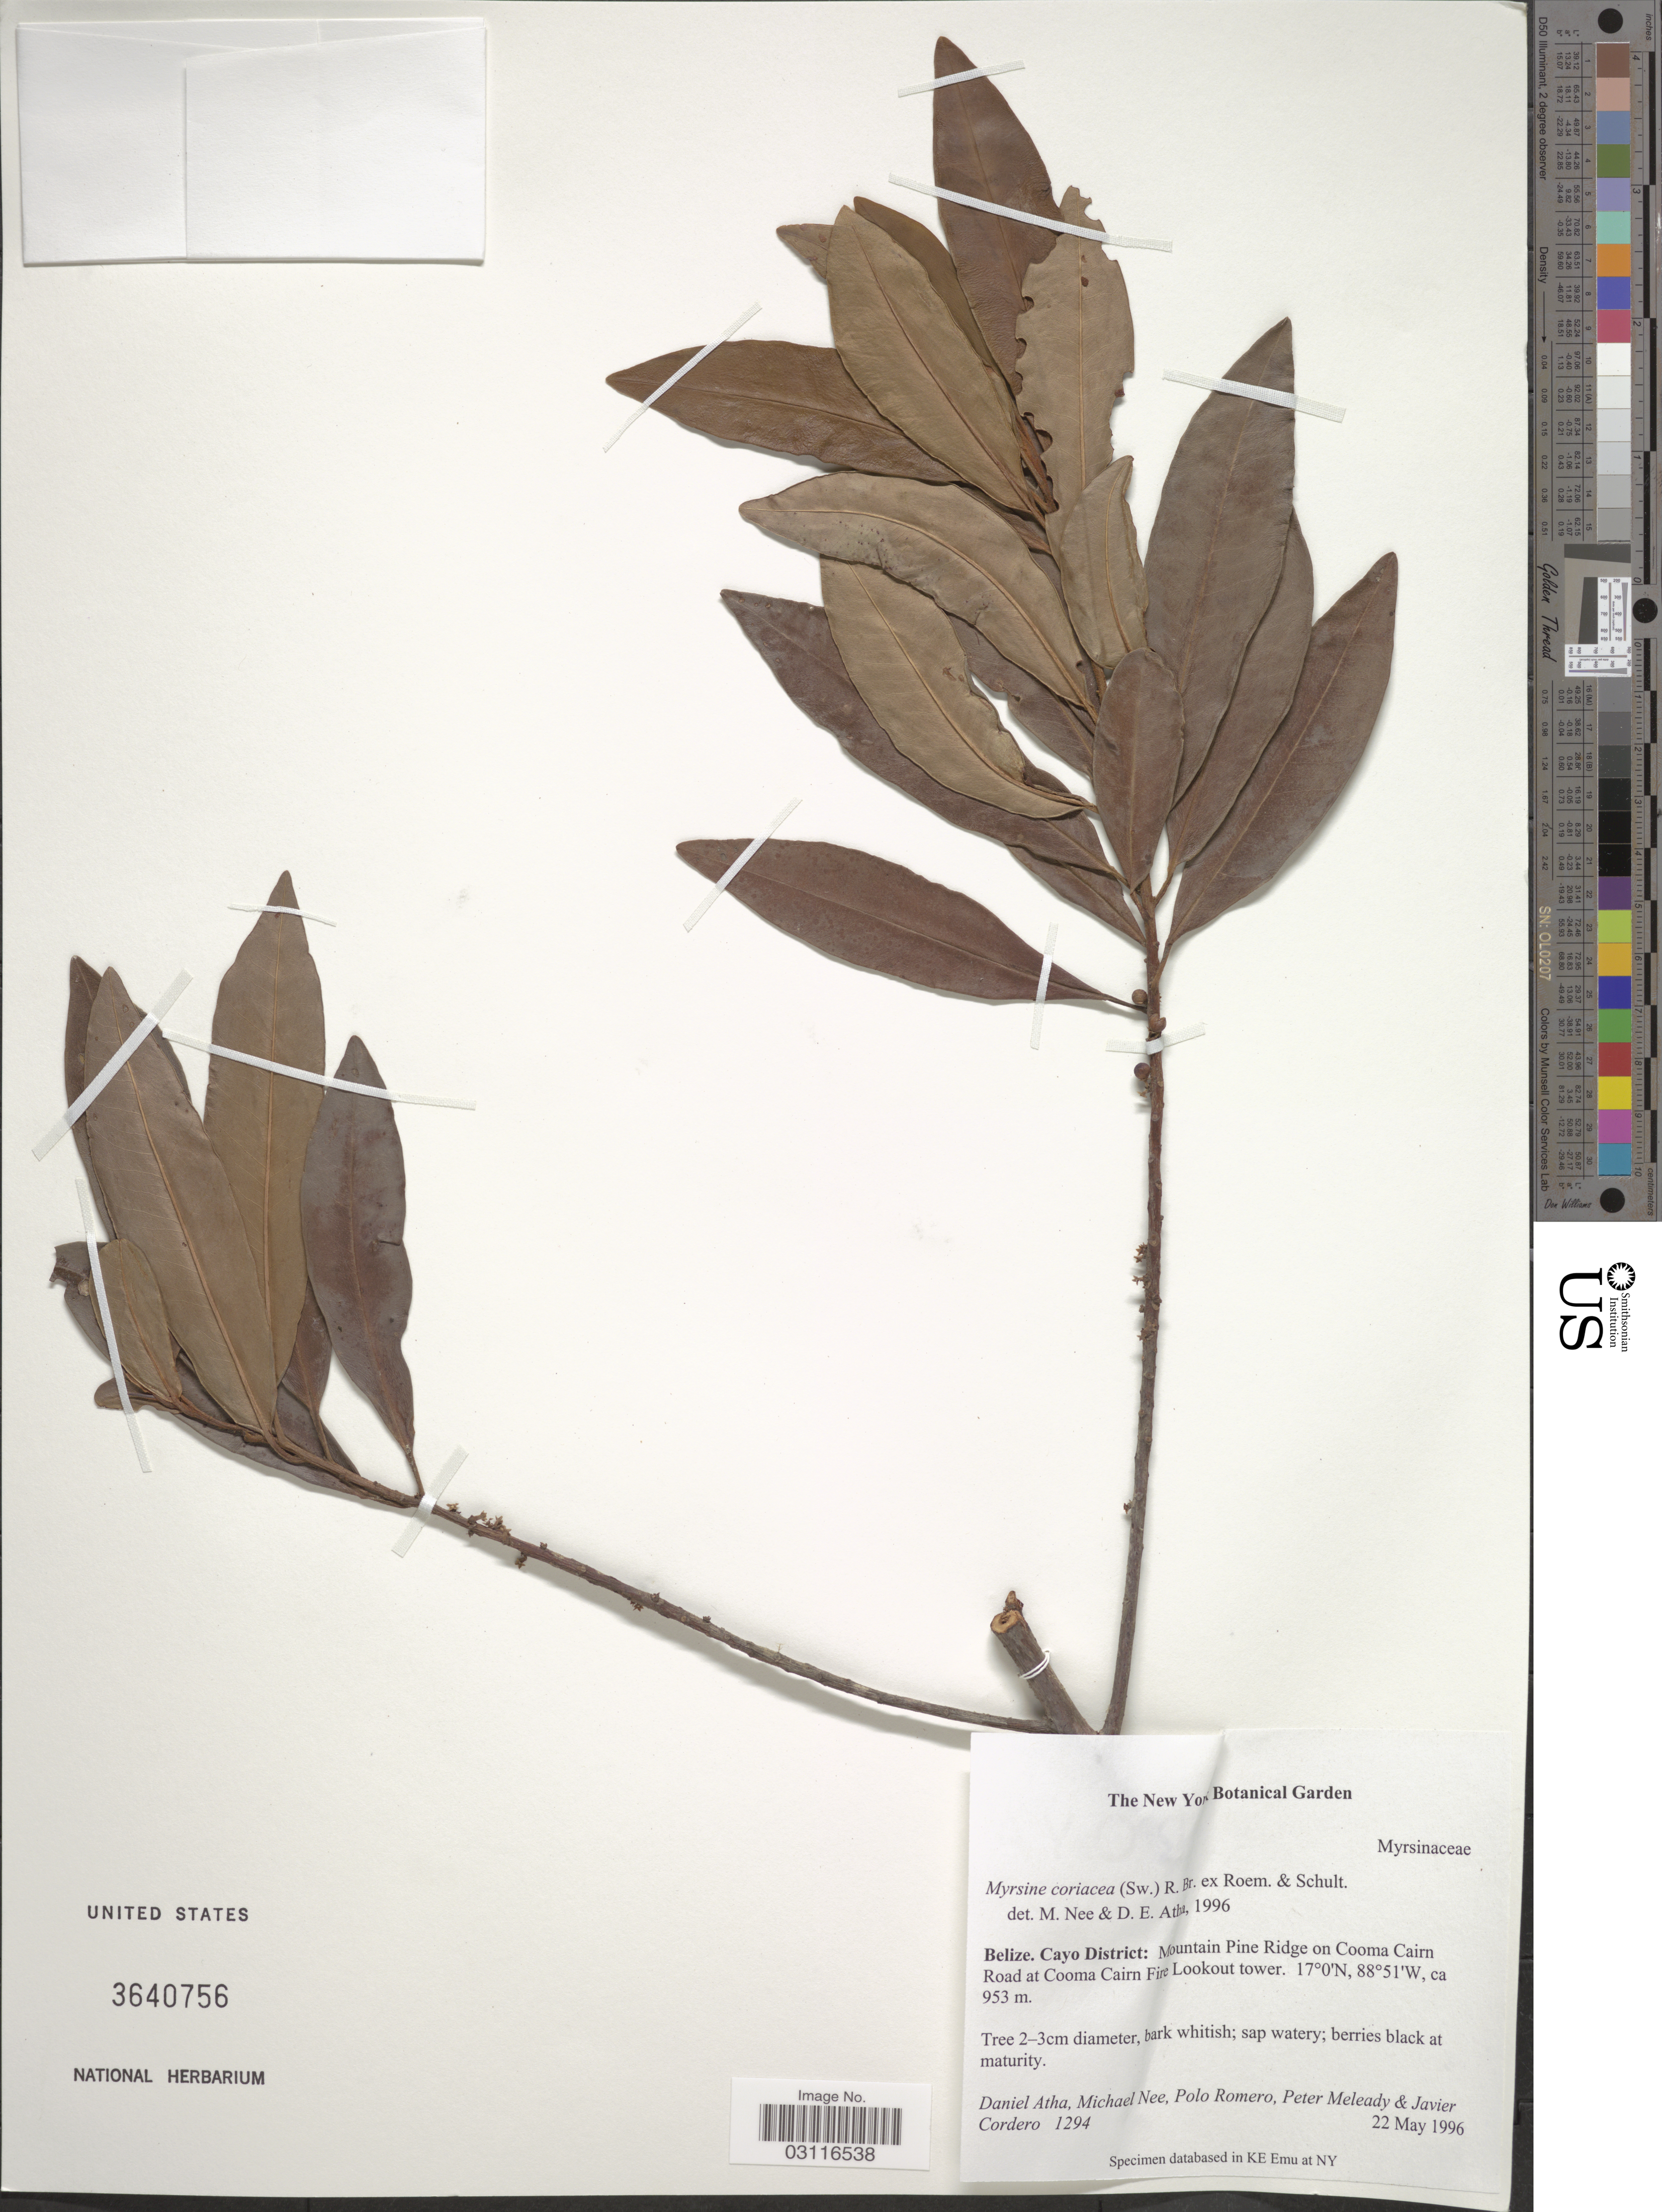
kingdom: Plantae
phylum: Tracheophyta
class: Magnoliopsida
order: Ericales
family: Primulaceae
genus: Myrsine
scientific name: Myrsine coriacea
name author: (Sw.) R. Br. ex Roem. & Schult.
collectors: D. Atha, M. Nee, P. Romero, P. Meleady & J. Cordero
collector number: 1294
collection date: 1996-05-22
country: Belize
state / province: Cayo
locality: Cayo District: Mountain Pine Ridge on Cooma Cairn Road at Cooma Cairn Fire Lookout tower.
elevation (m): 953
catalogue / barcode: US 3640756